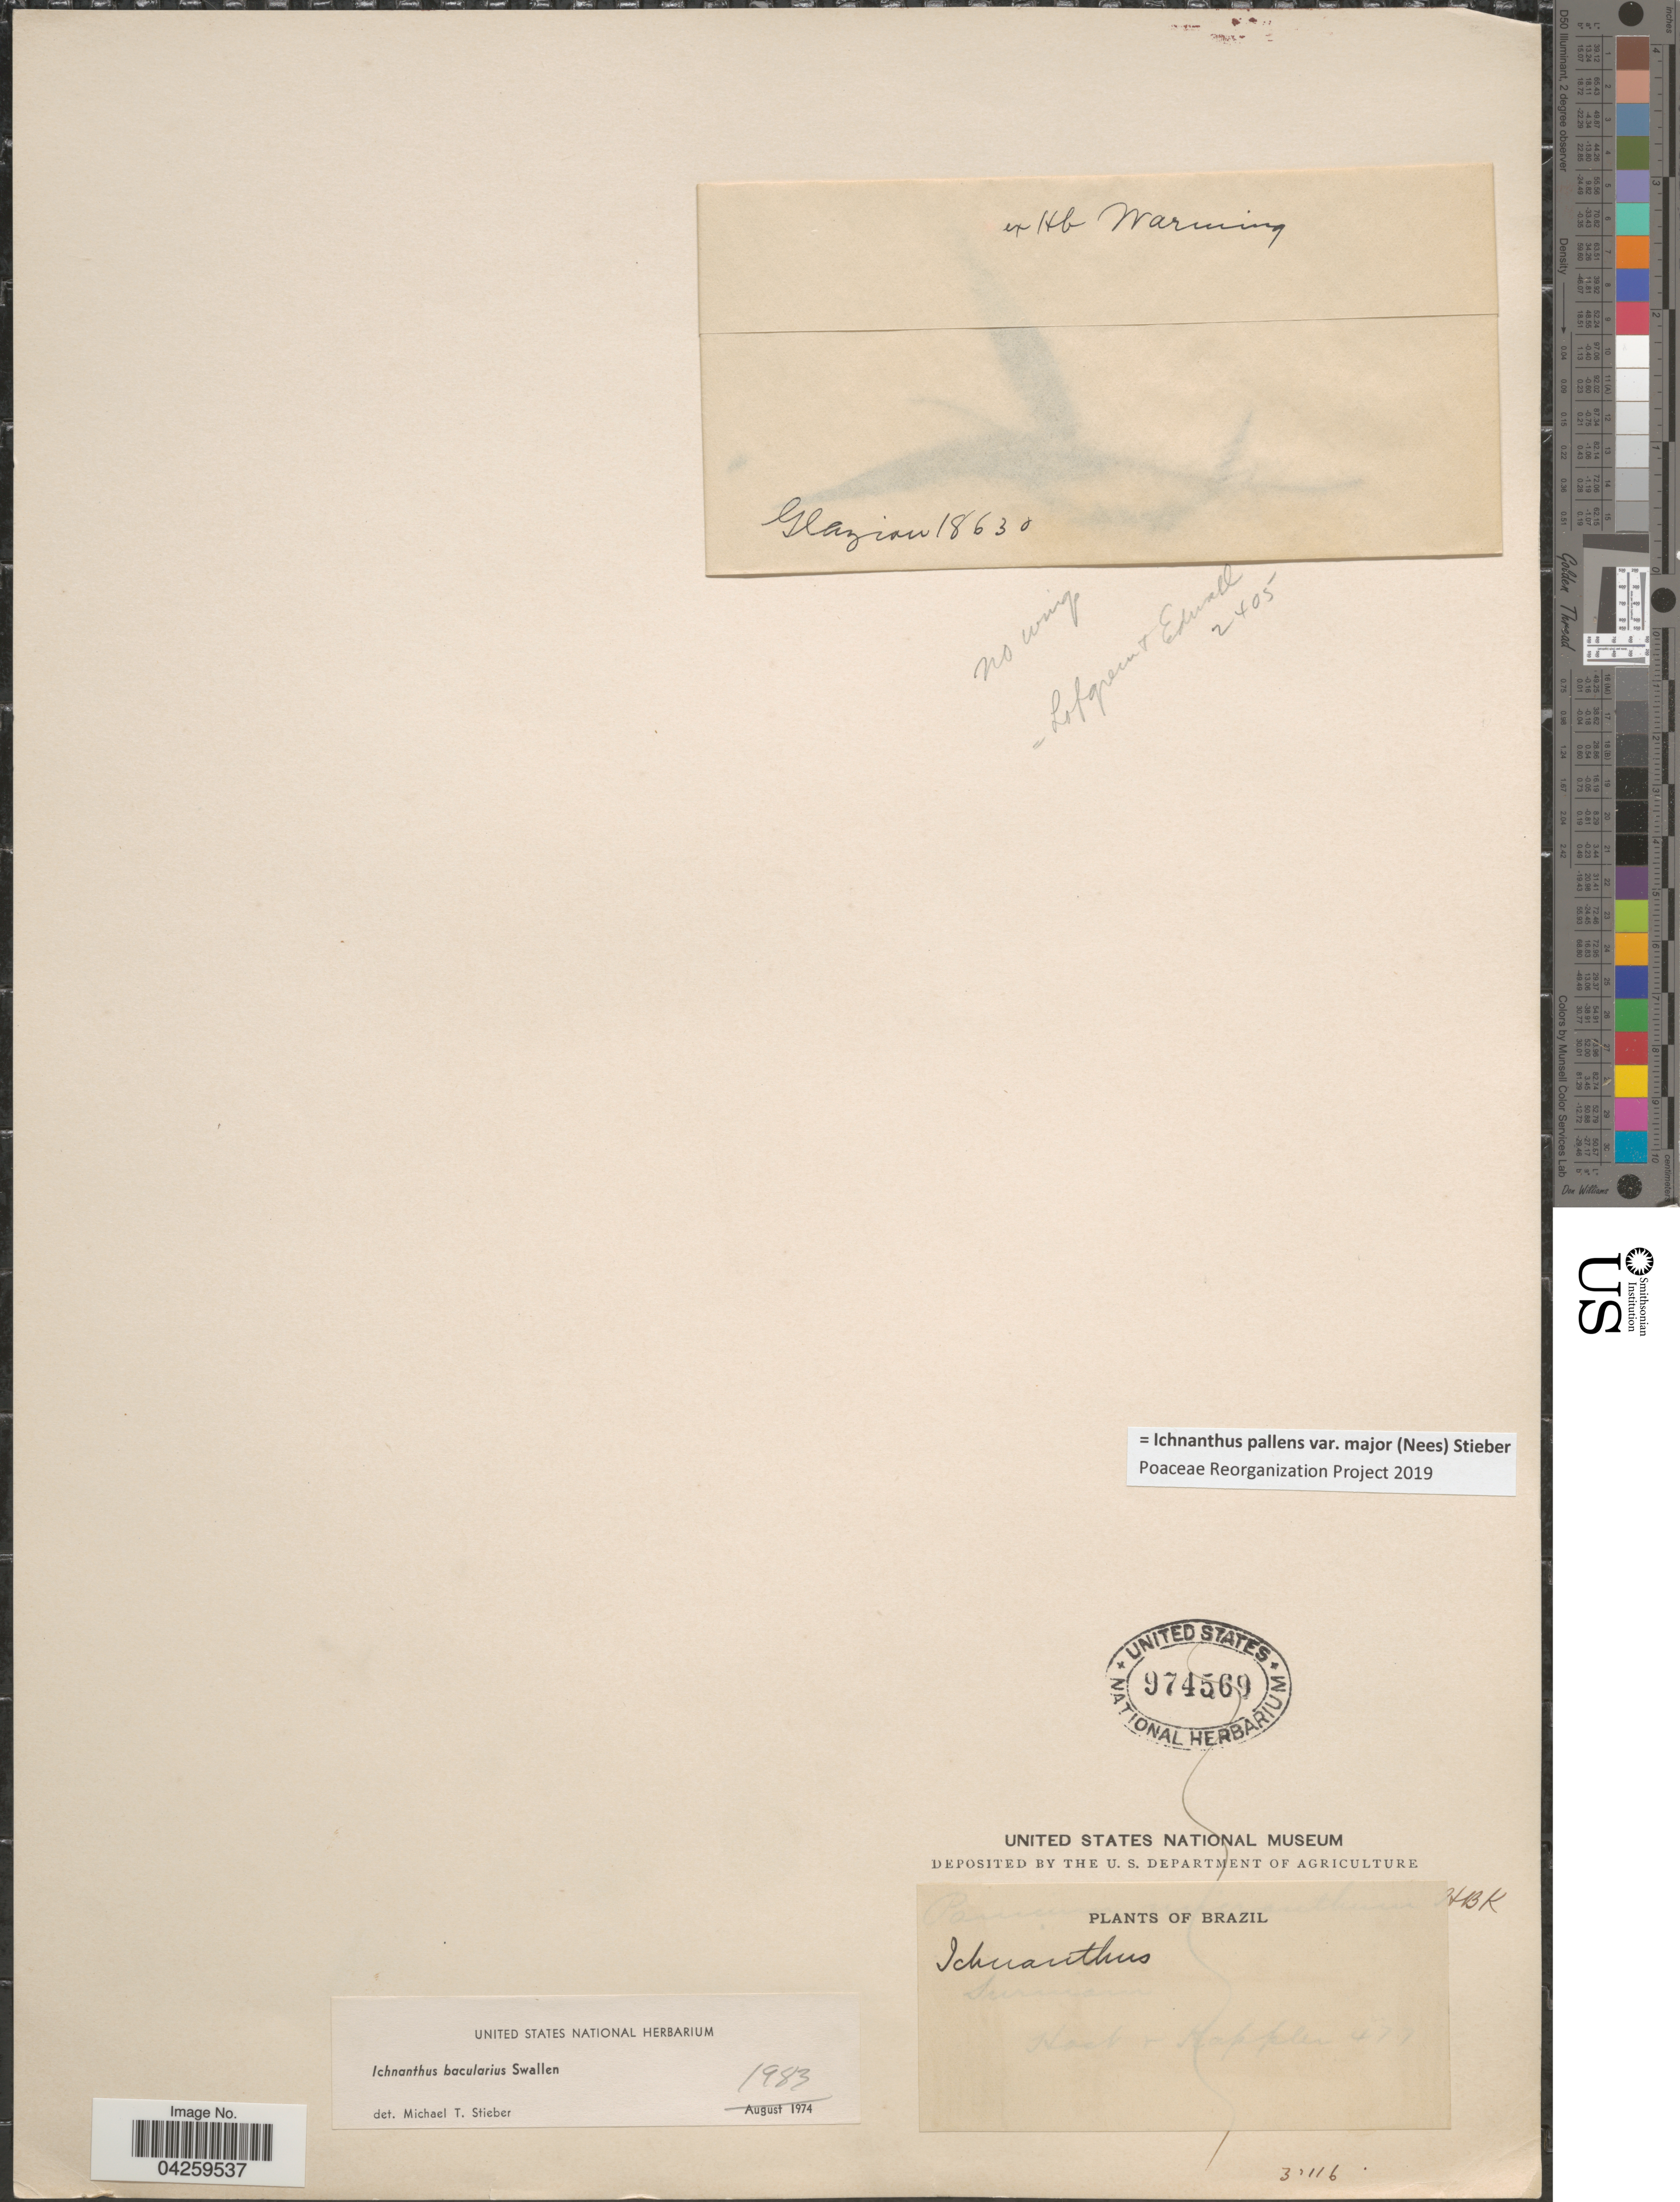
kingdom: Plantae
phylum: Tracheophyta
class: Liliopsida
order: Poales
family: Poaceae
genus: Ichnanthus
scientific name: Ichnanthus pallens var. major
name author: (Nees) Stieber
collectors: Glaziou, --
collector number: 18630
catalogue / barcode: US 974569-2